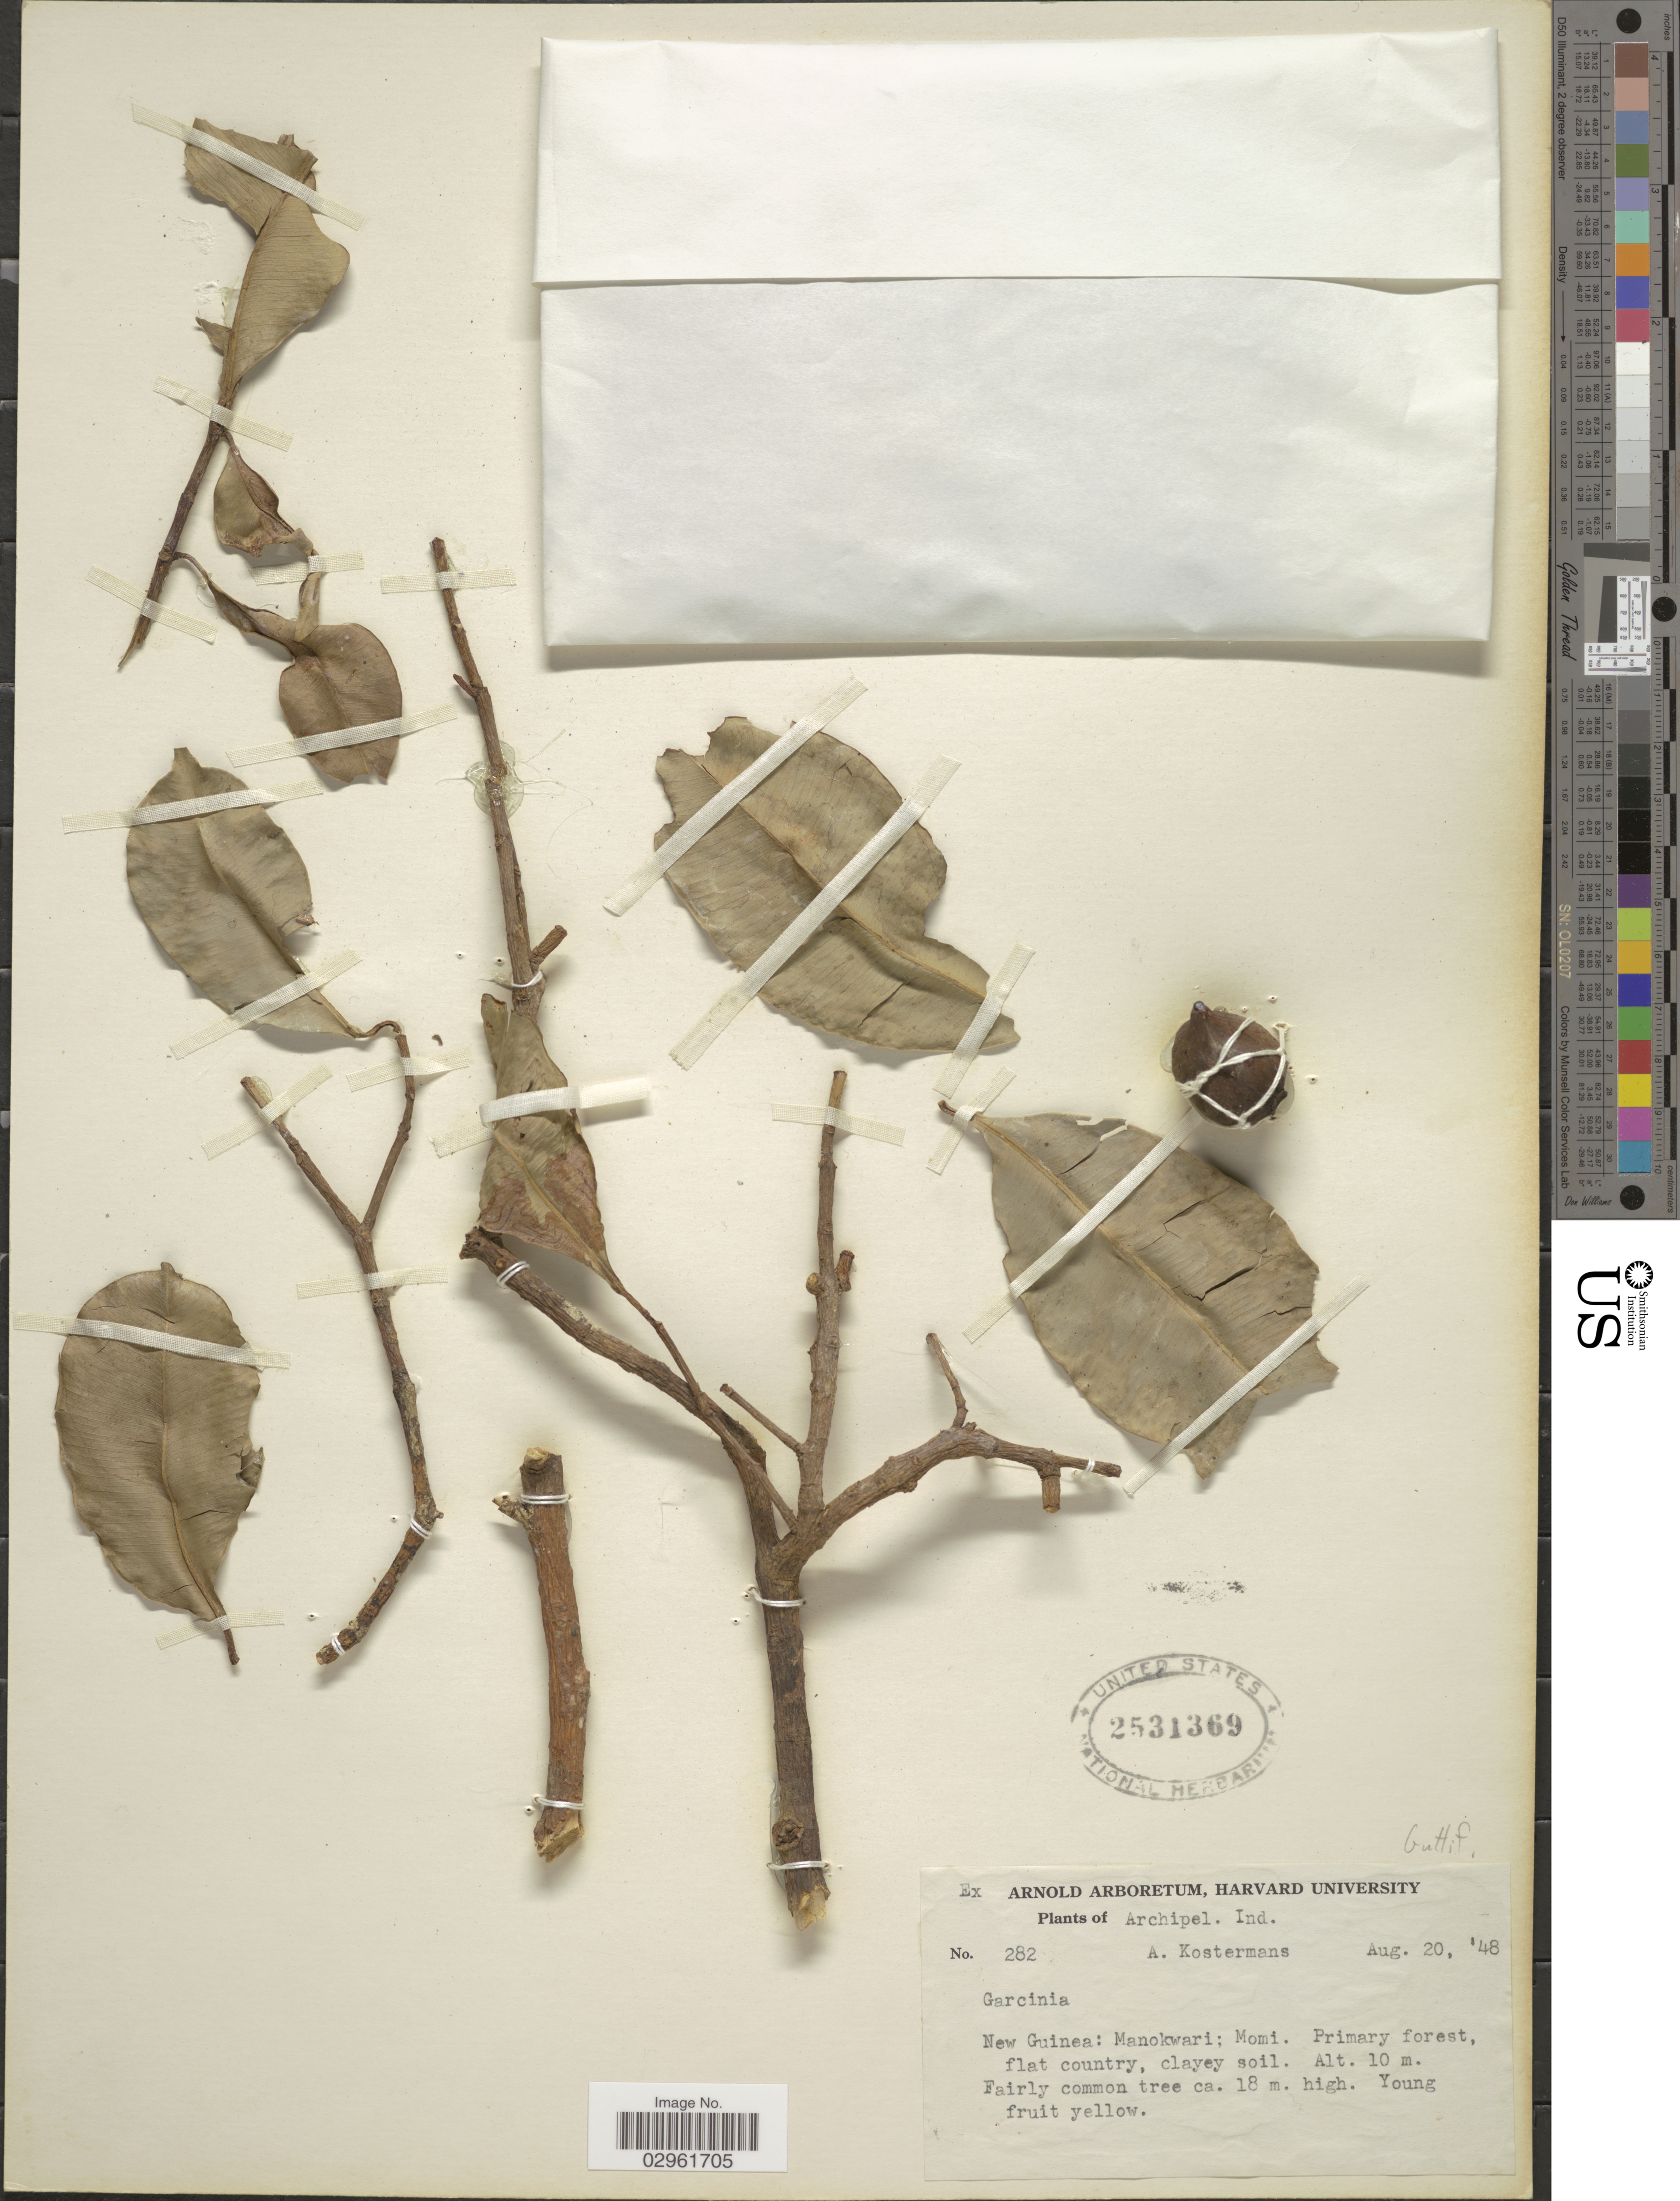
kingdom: Plantae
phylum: Tracheophyta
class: Magnoliopsida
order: Malpighiales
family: Clusiaceae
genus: Garcinia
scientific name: Garcinia sp.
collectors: A. J. G. Kostermans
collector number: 282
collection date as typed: Transcribed d/m/y: 20/8/48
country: Indonesia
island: New Guinea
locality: Archipel. Ind. New Guinea: Manokwari; Momi.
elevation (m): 10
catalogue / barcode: US 2531369